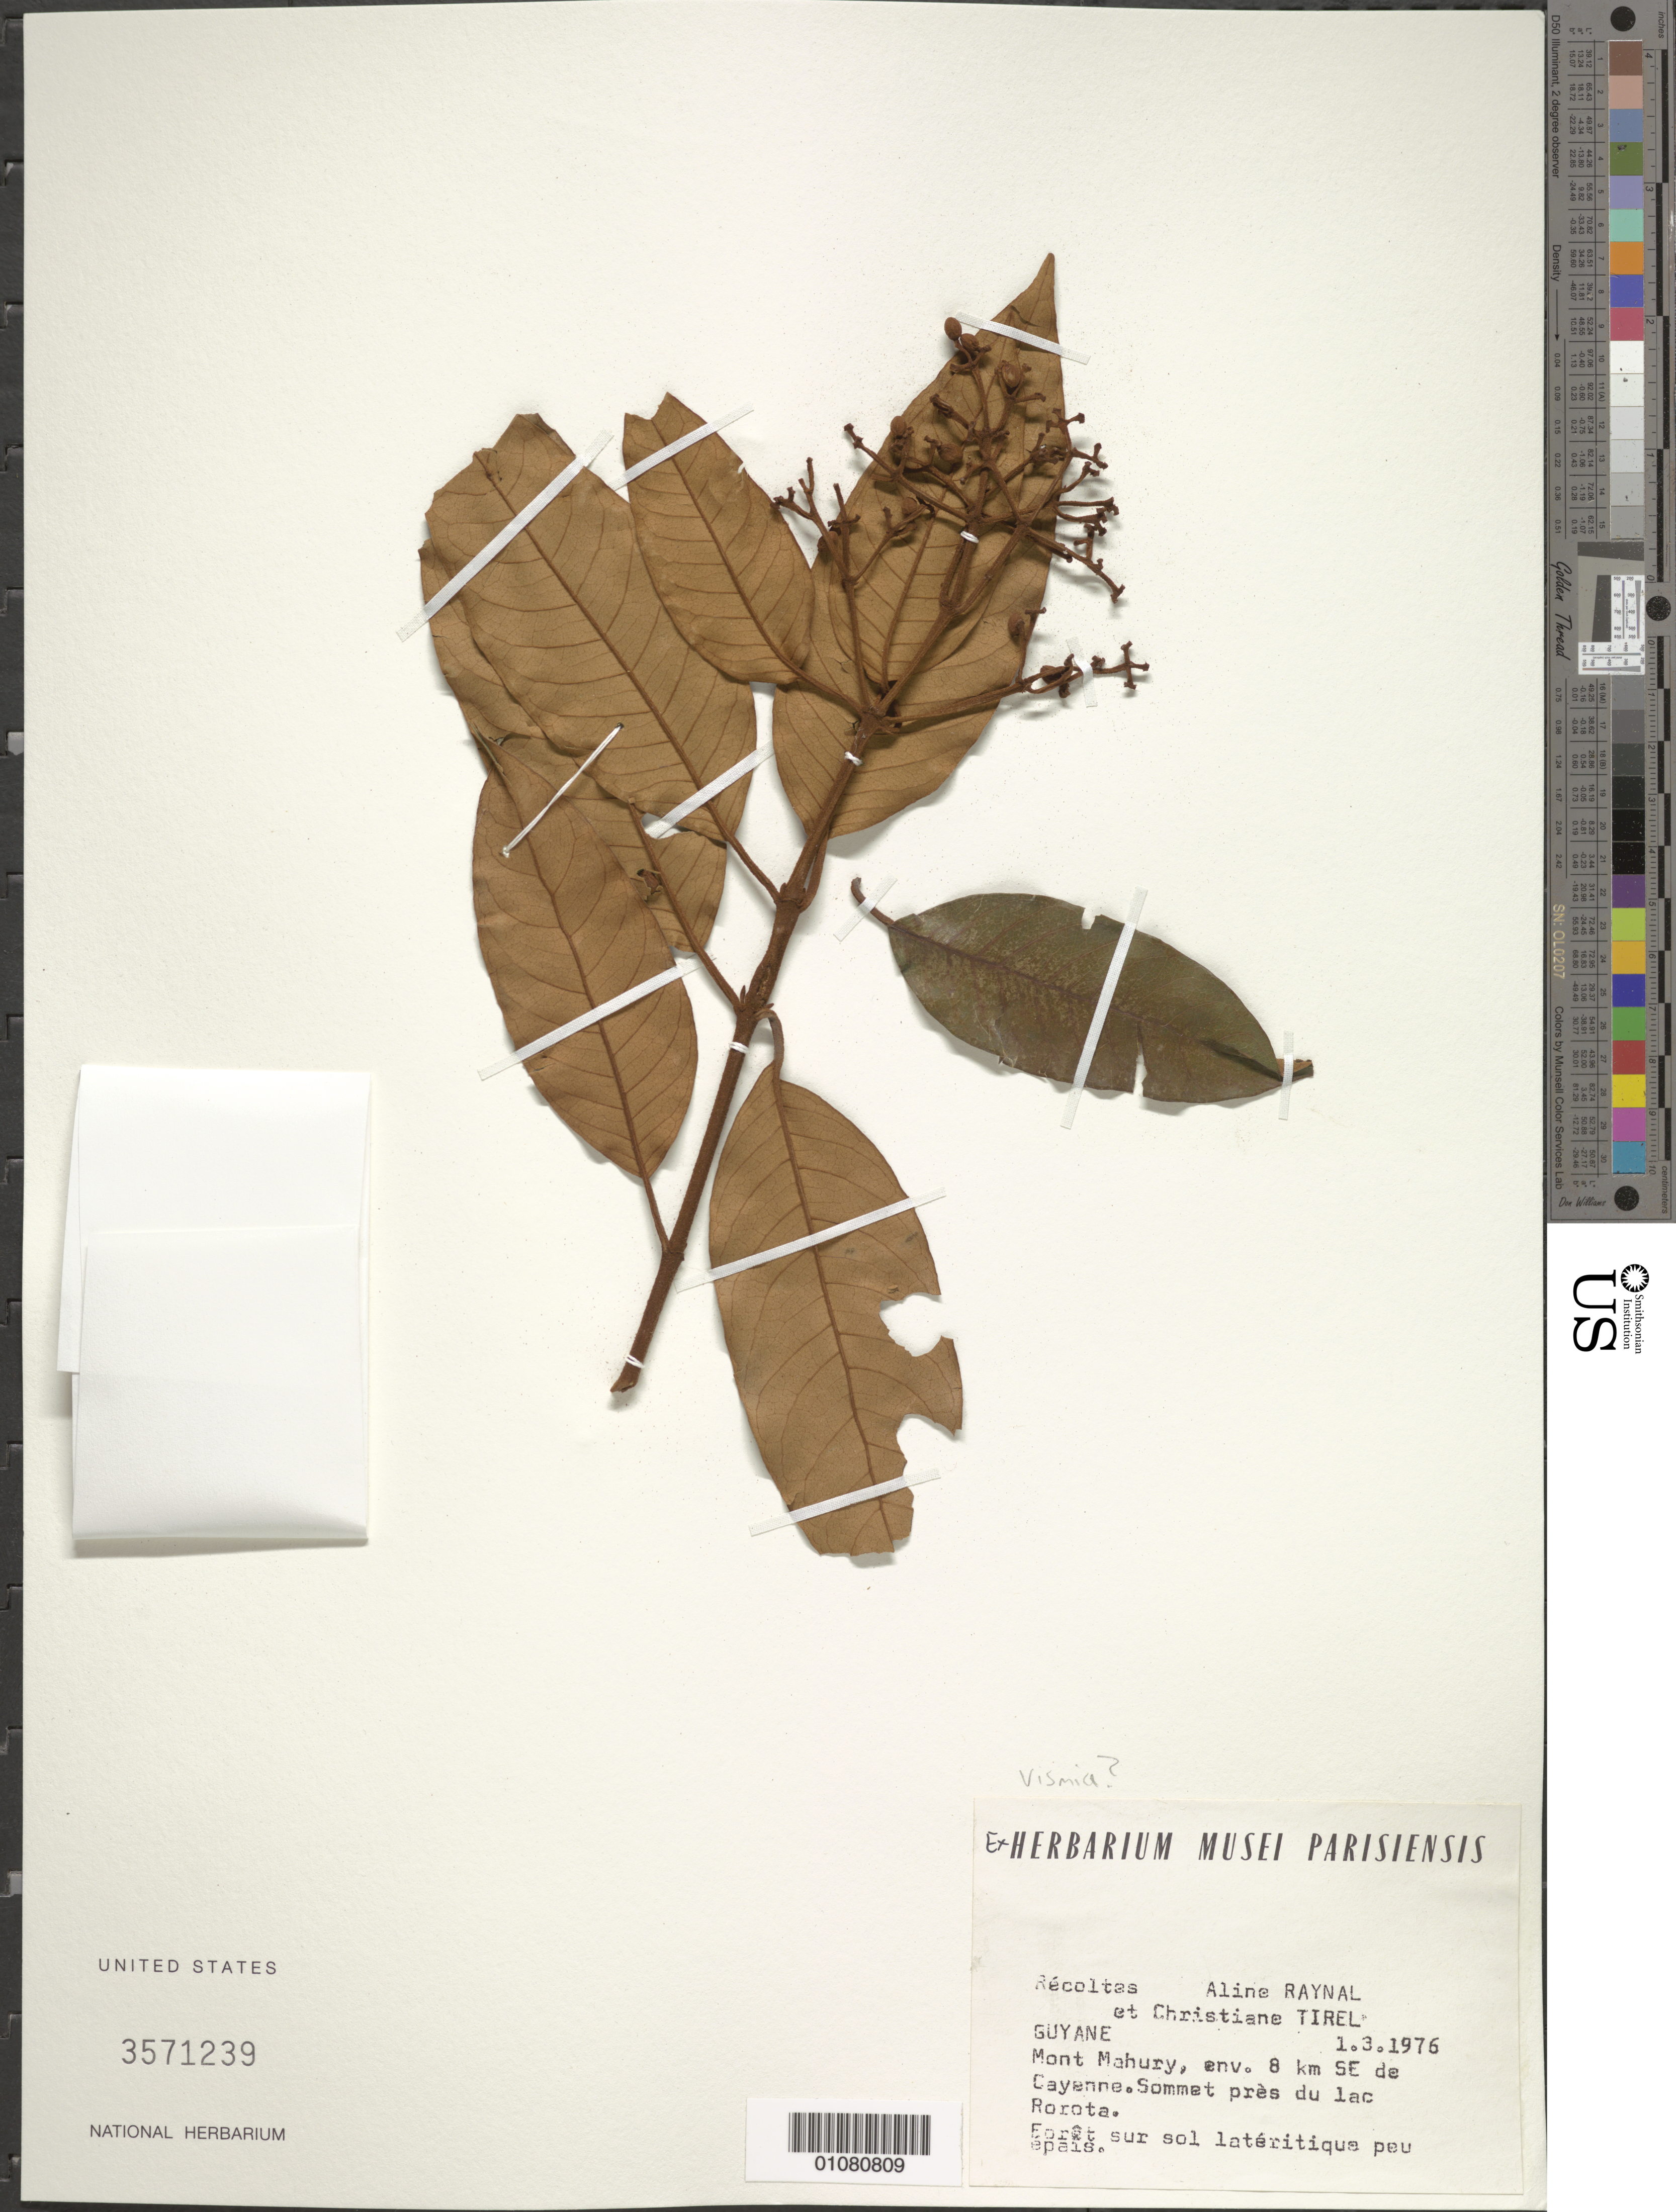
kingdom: Plantae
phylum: Tracheophyta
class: Magnoliopsida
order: Malpighiales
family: Hypericaceae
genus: Vismia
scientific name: Vismia sp.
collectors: A. M. Raynal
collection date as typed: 1-Mar-76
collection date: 1976-03-01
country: French Guiana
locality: Mont Mahury, env. 8 km SE de Cayenne. Sommet pres du lac Rorota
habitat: Foret sur sol lateritique peu epais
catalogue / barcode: US 3571239